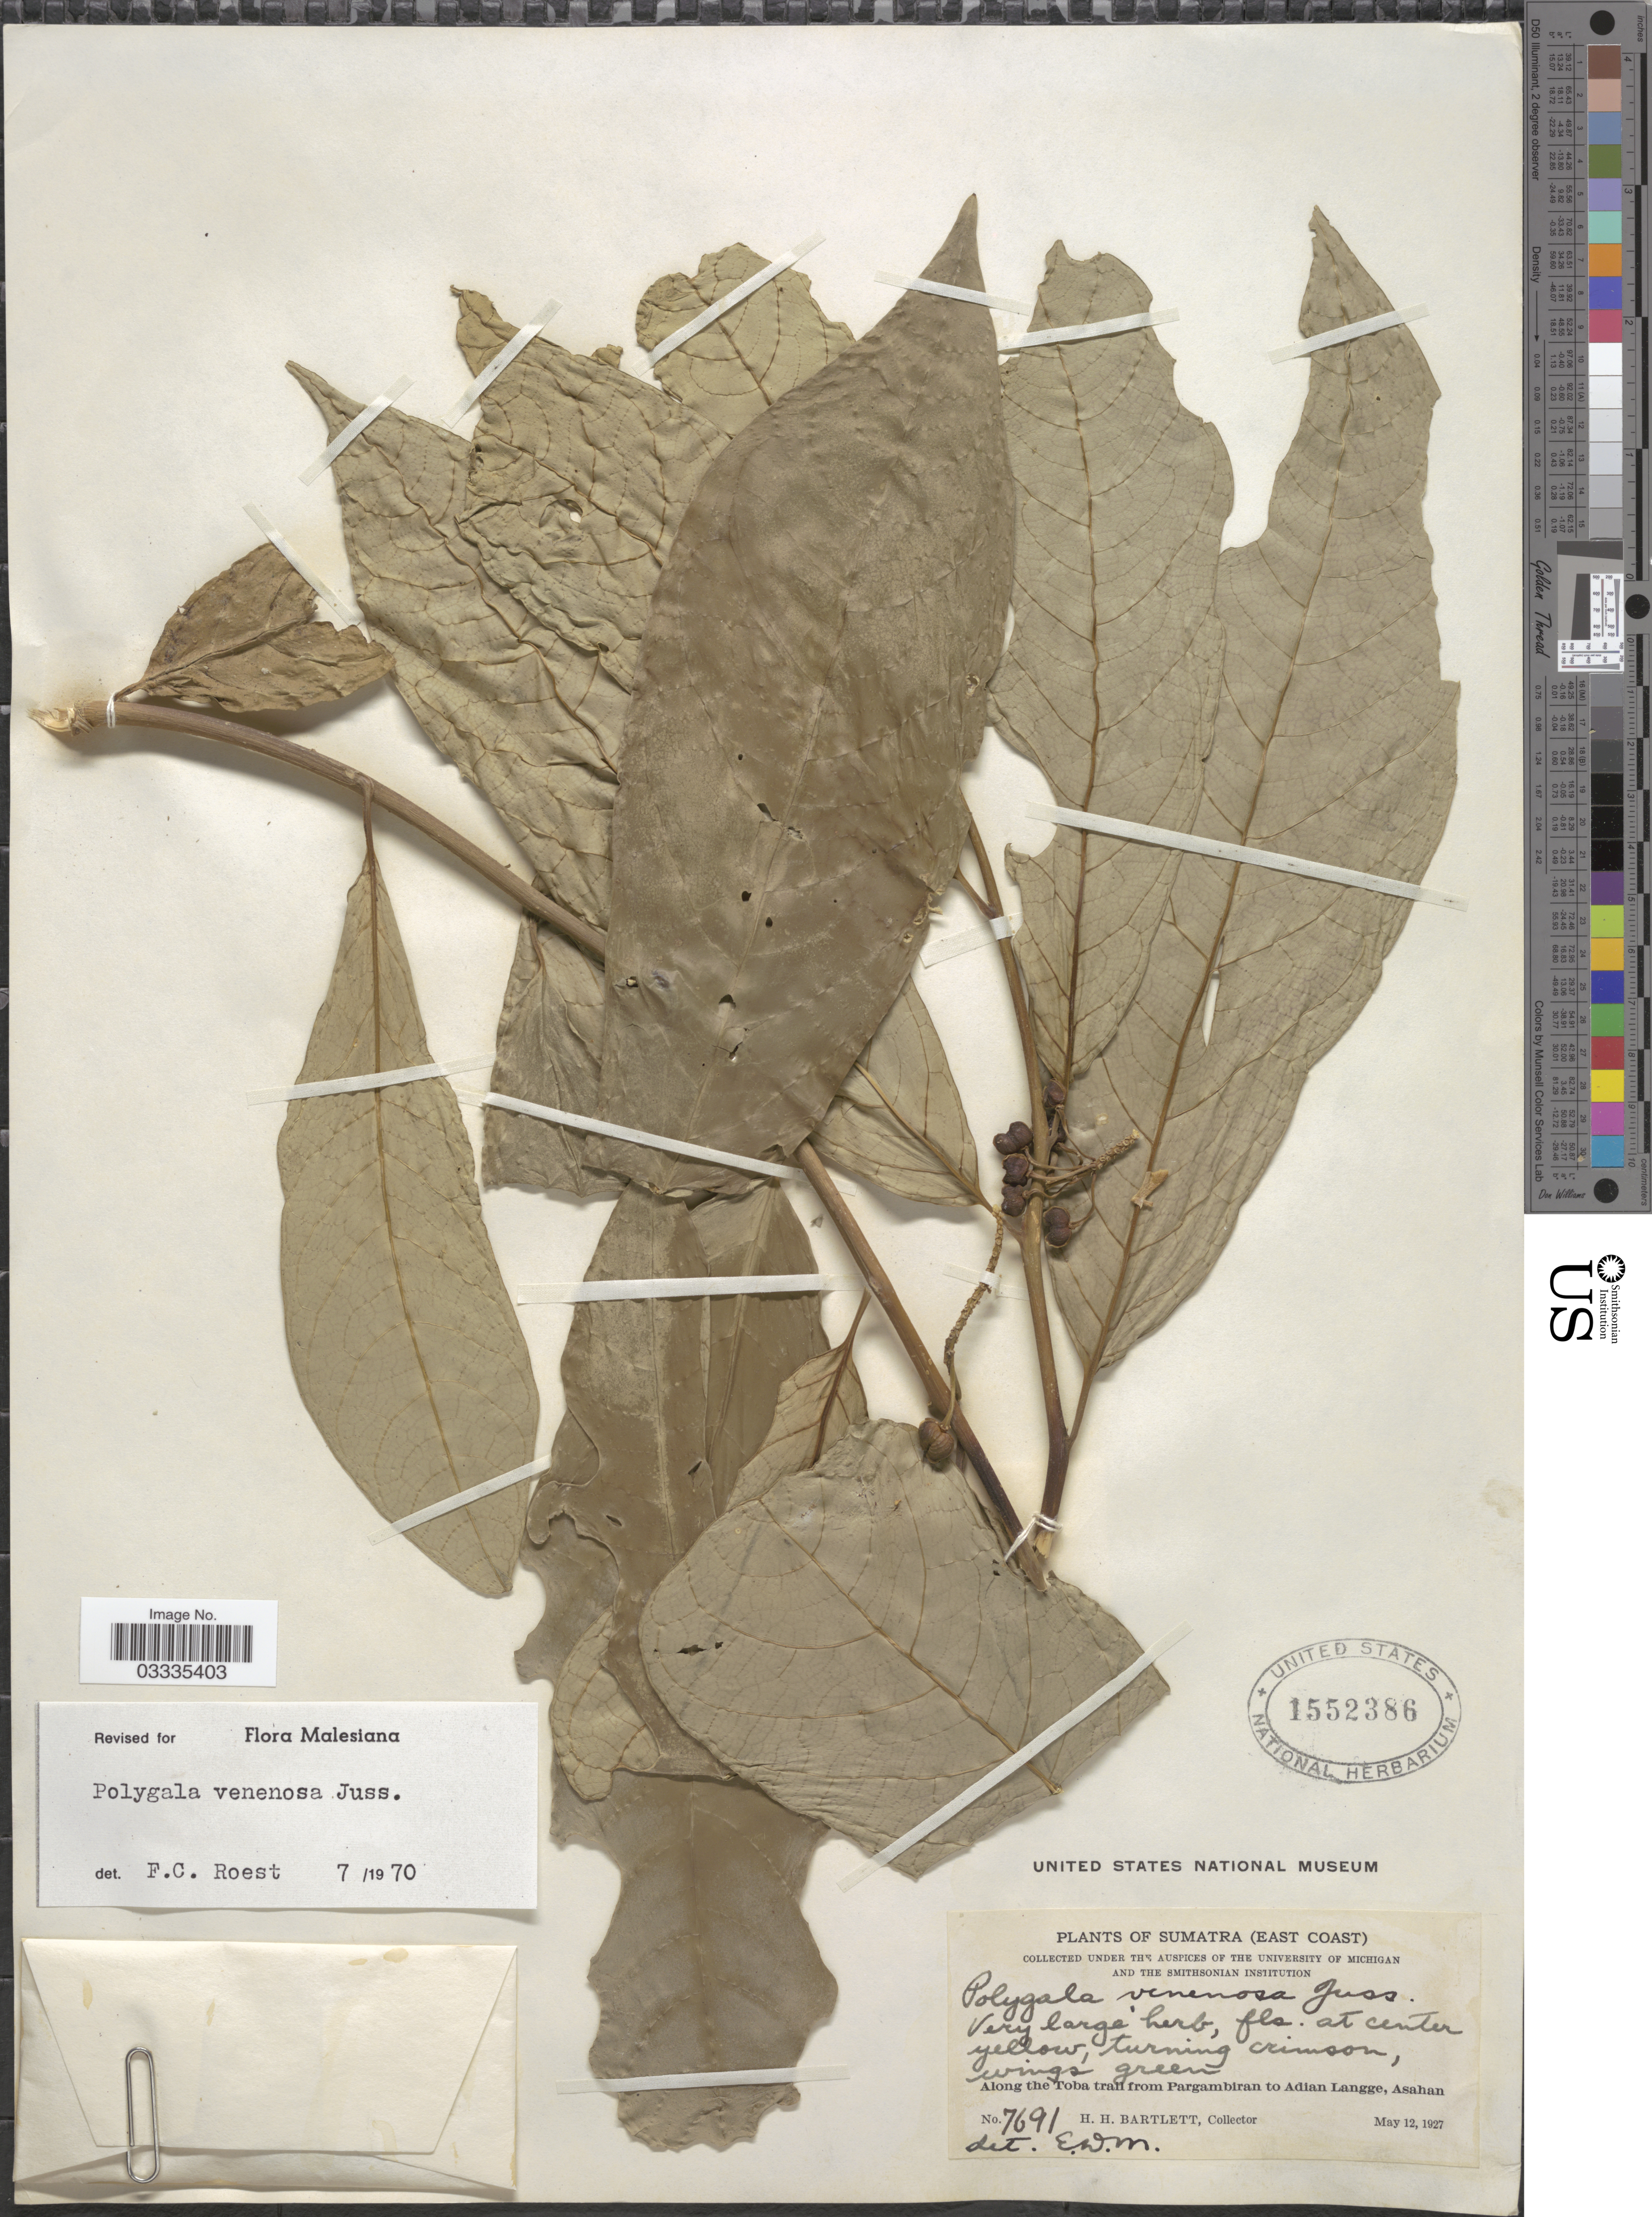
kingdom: Plantae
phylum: Tracheophyta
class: Magnoliopsida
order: Fabales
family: Polygalaceae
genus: Polygala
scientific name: Polygala venenosa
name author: Juss. ex Poir.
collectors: H. H. Bartlett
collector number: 7691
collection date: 1927-05-12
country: Indonesia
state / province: Sumatra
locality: (East Coast) Along the Toba trail from Pargambiran to Adian Langge, Asahan.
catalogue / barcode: US 1552386